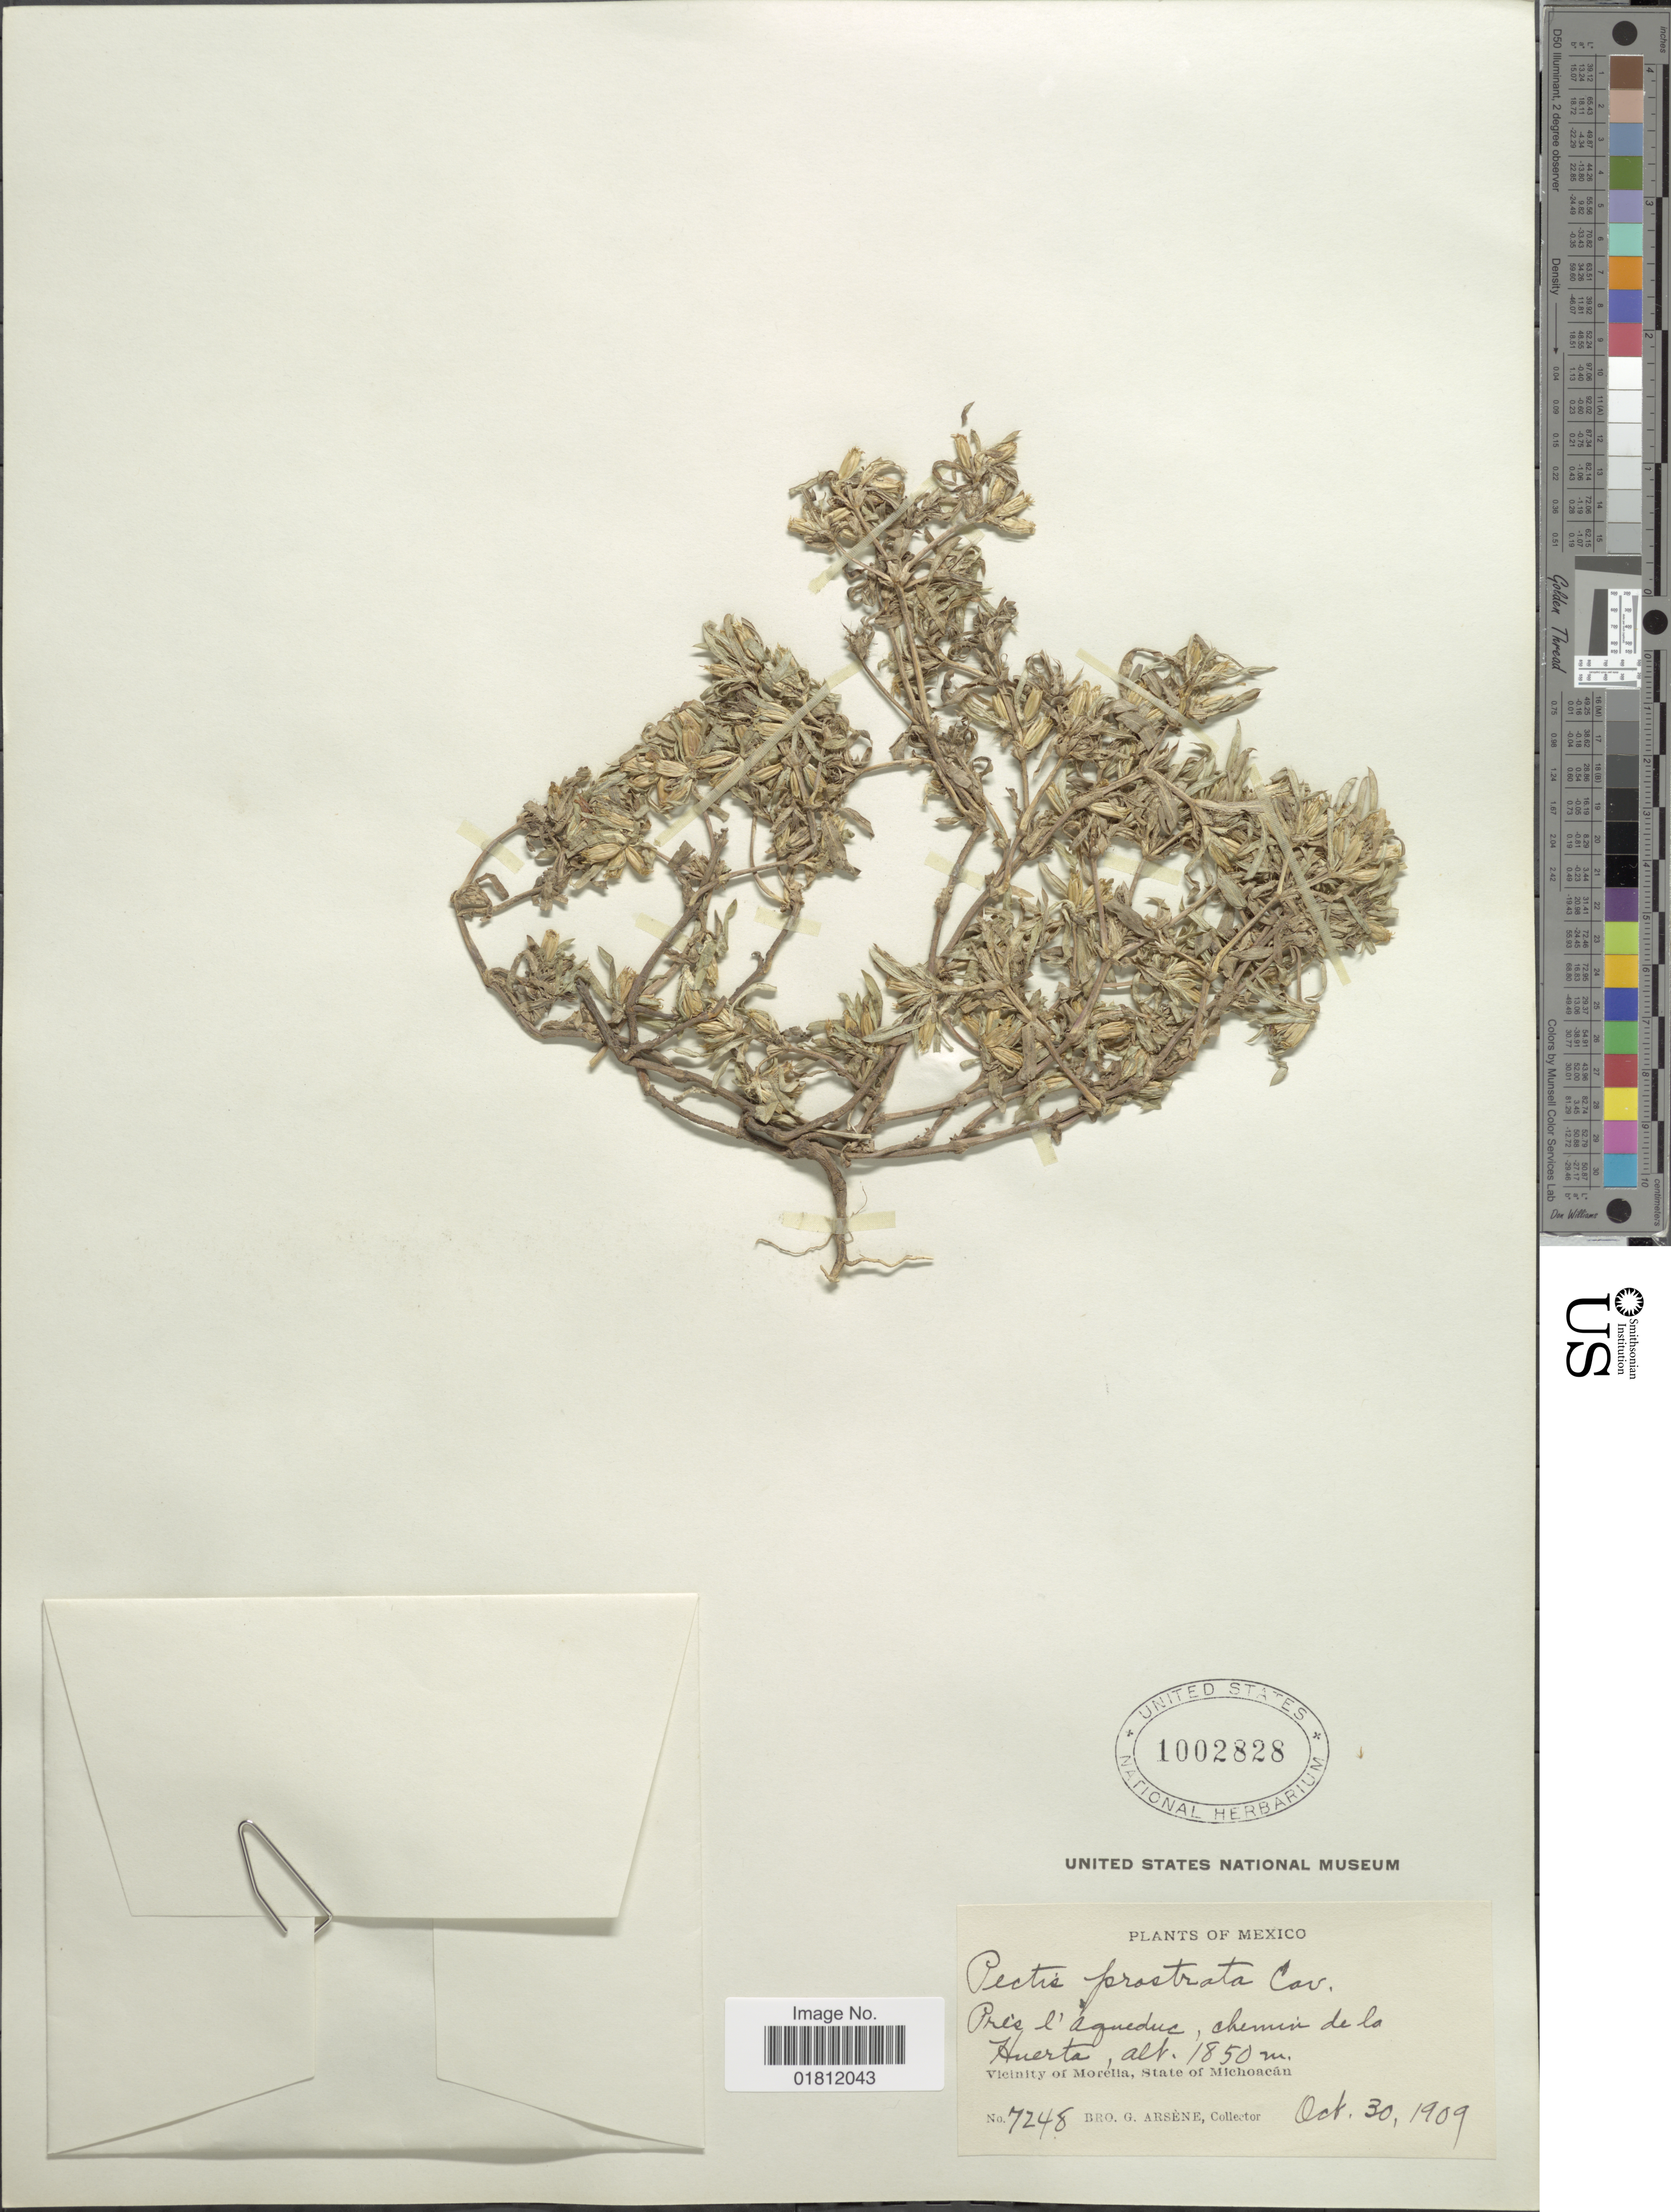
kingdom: Plantae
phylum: Tracheophyta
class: Magnoliopsida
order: Asterales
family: Asteraceae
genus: Pectis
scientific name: Pectis prostrata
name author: Cav.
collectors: Bro. G. Arsène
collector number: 7248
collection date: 1909-10-30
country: Mexico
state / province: Michoacán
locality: Pres l'Agueduc, chemin de la Huerta. Vicinity of Morelia, State of Michoacan.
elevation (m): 1850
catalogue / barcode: US 1002828